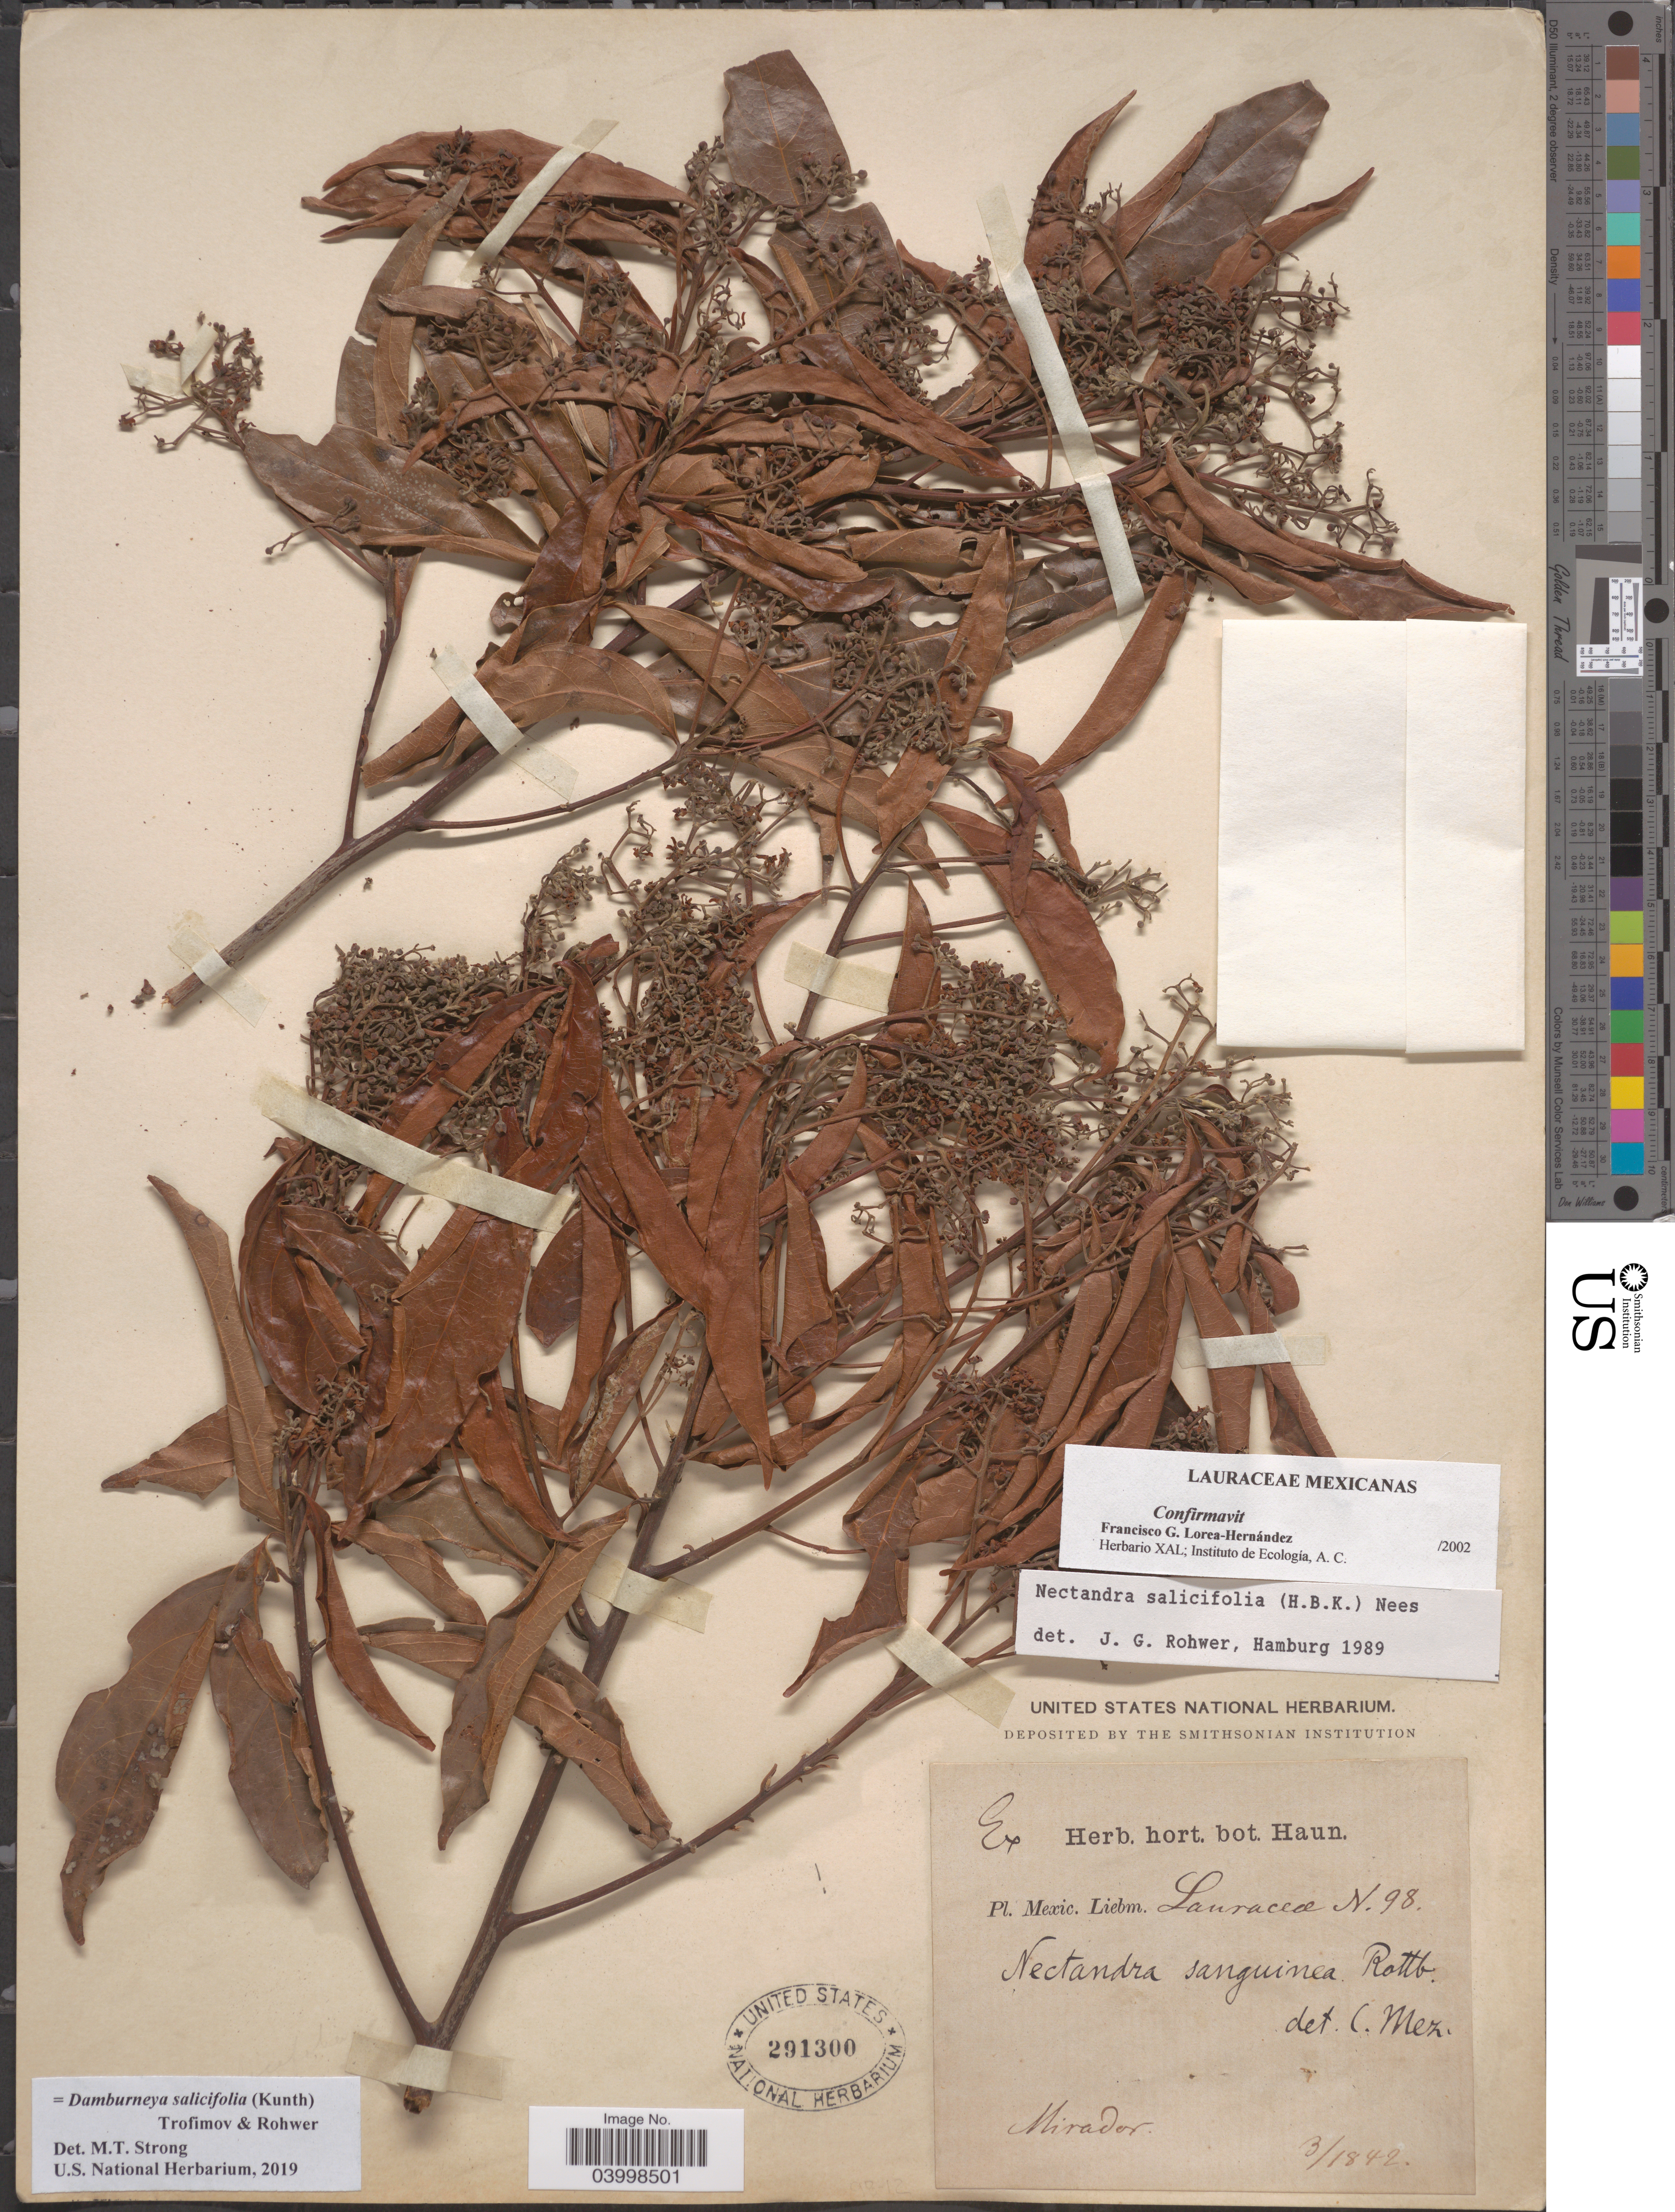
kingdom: Plantae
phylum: Tracheophyta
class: Magnoliopsida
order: Laurales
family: Lauraceae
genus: Damburneya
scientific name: Damburneya salicifolia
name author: (Kunth) Trofimov & Rohwer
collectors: Liebm.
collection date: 1842-03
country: Mexico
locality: Mirador.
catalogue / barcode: US 291300